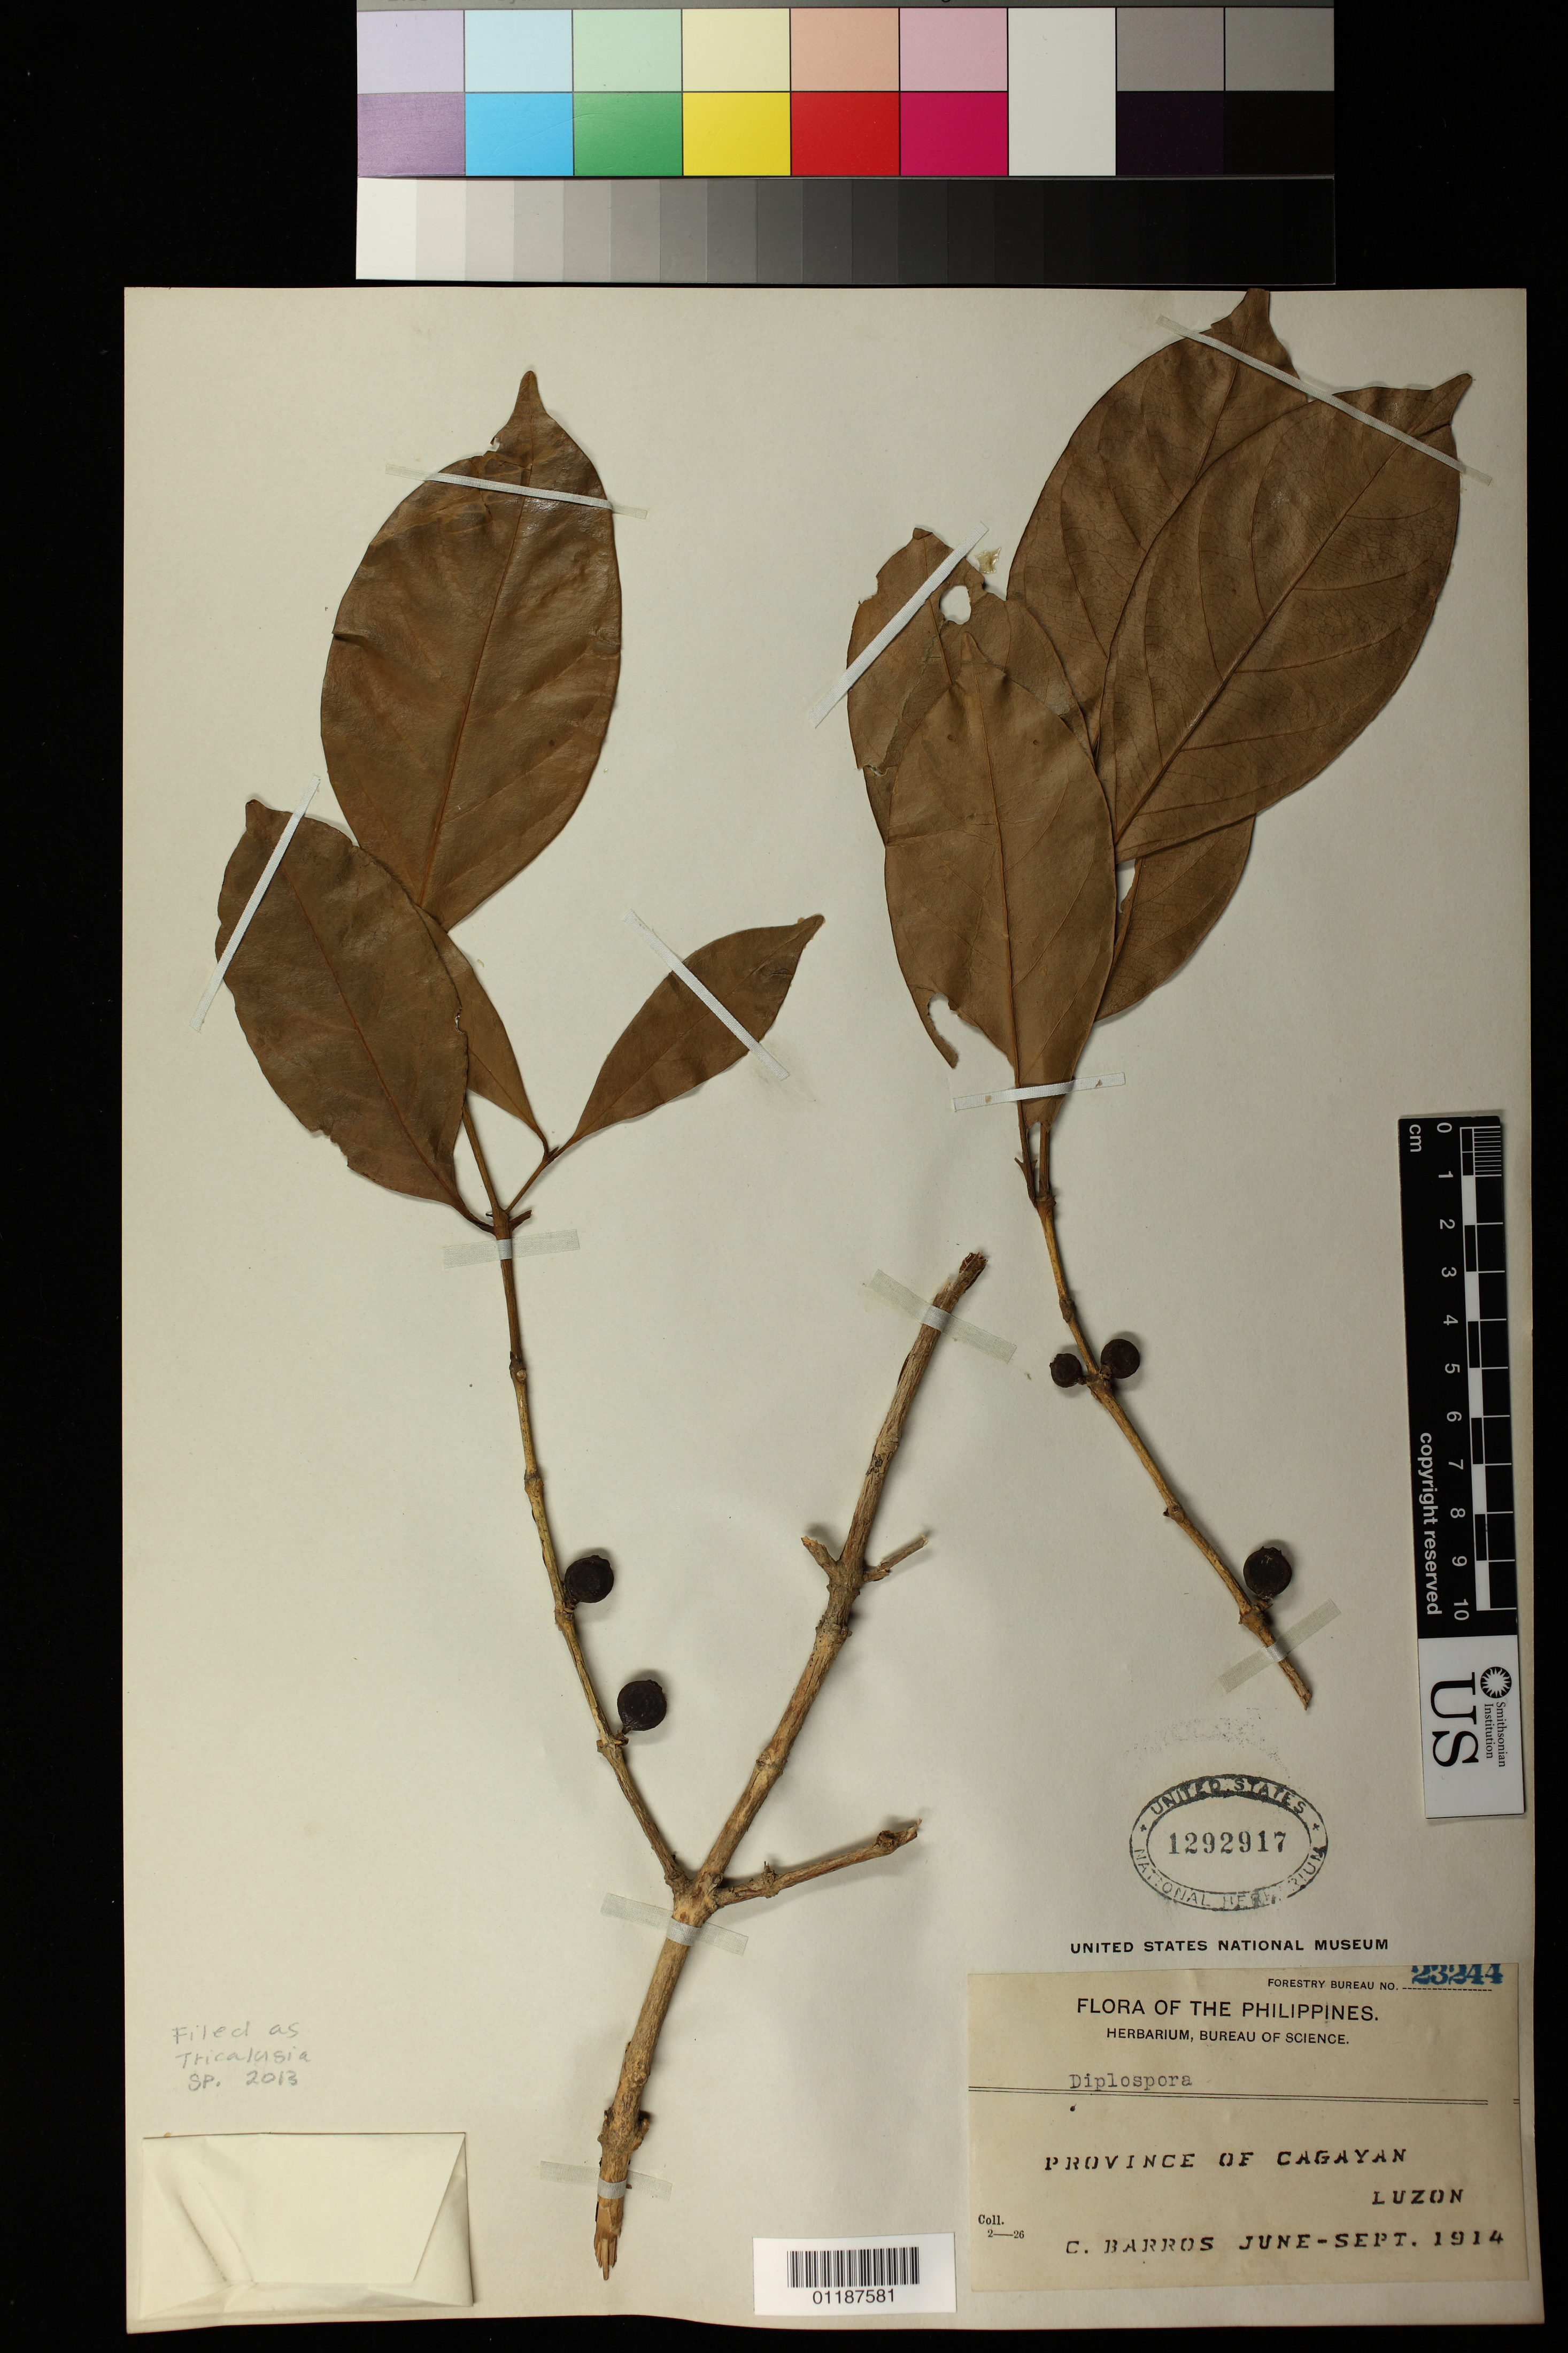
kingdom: Plantae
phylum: Tracheophyta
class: Magnoliopsida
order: Gentianales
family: Rubiaceae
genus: Tricalysia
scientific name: Tricalysia sp.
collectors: C. Barros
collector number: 23244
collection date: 1914-06/1914-09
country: Philippines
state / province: Cagayan Valley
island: Luzon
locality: Cagayan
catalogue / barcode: US 1292917